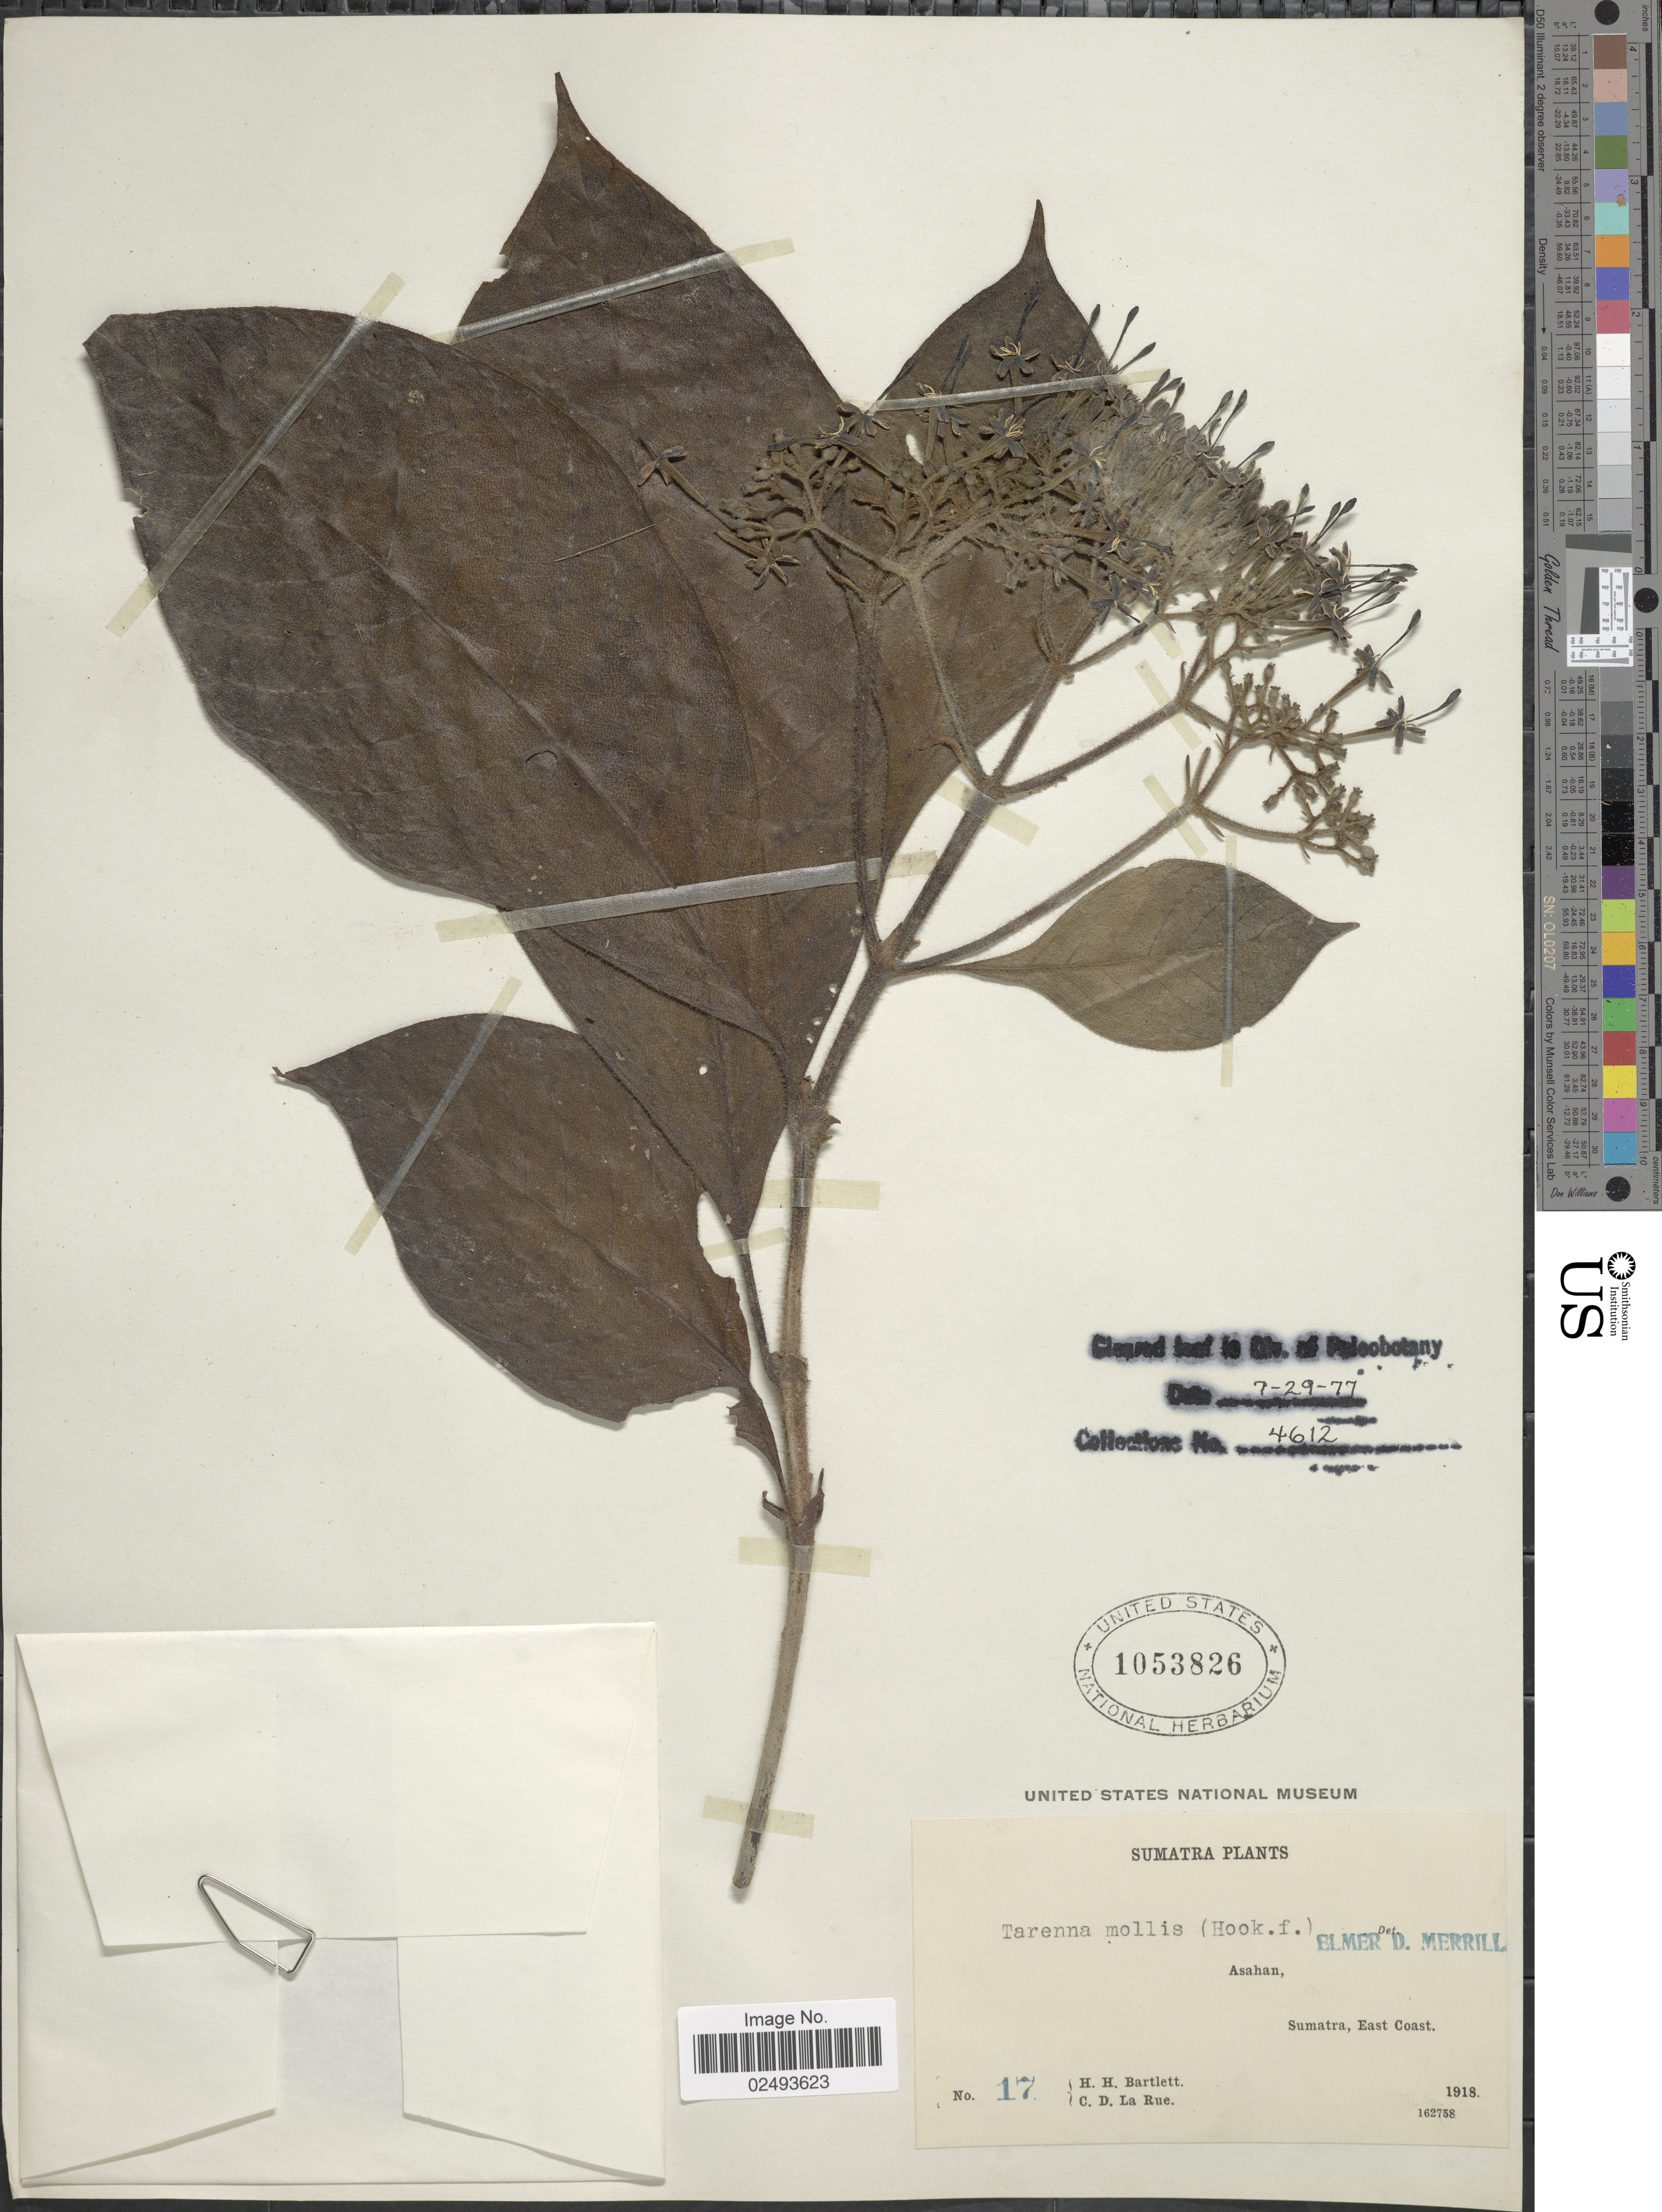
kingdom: Plantae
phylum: Tracheophyta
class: Magnoliopsida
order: Gentianales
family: Rubiaceae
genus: Tarenna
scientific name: Tarenna mollis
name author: (Wall. ex Hook. f.) B.L. Rob.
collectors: H. H. Bartlett & C. La Rue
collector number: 17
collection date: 1918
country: Indonesia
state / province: Sumatra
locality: Asahan, Sumatra, East Coast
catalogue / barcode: US 1053826